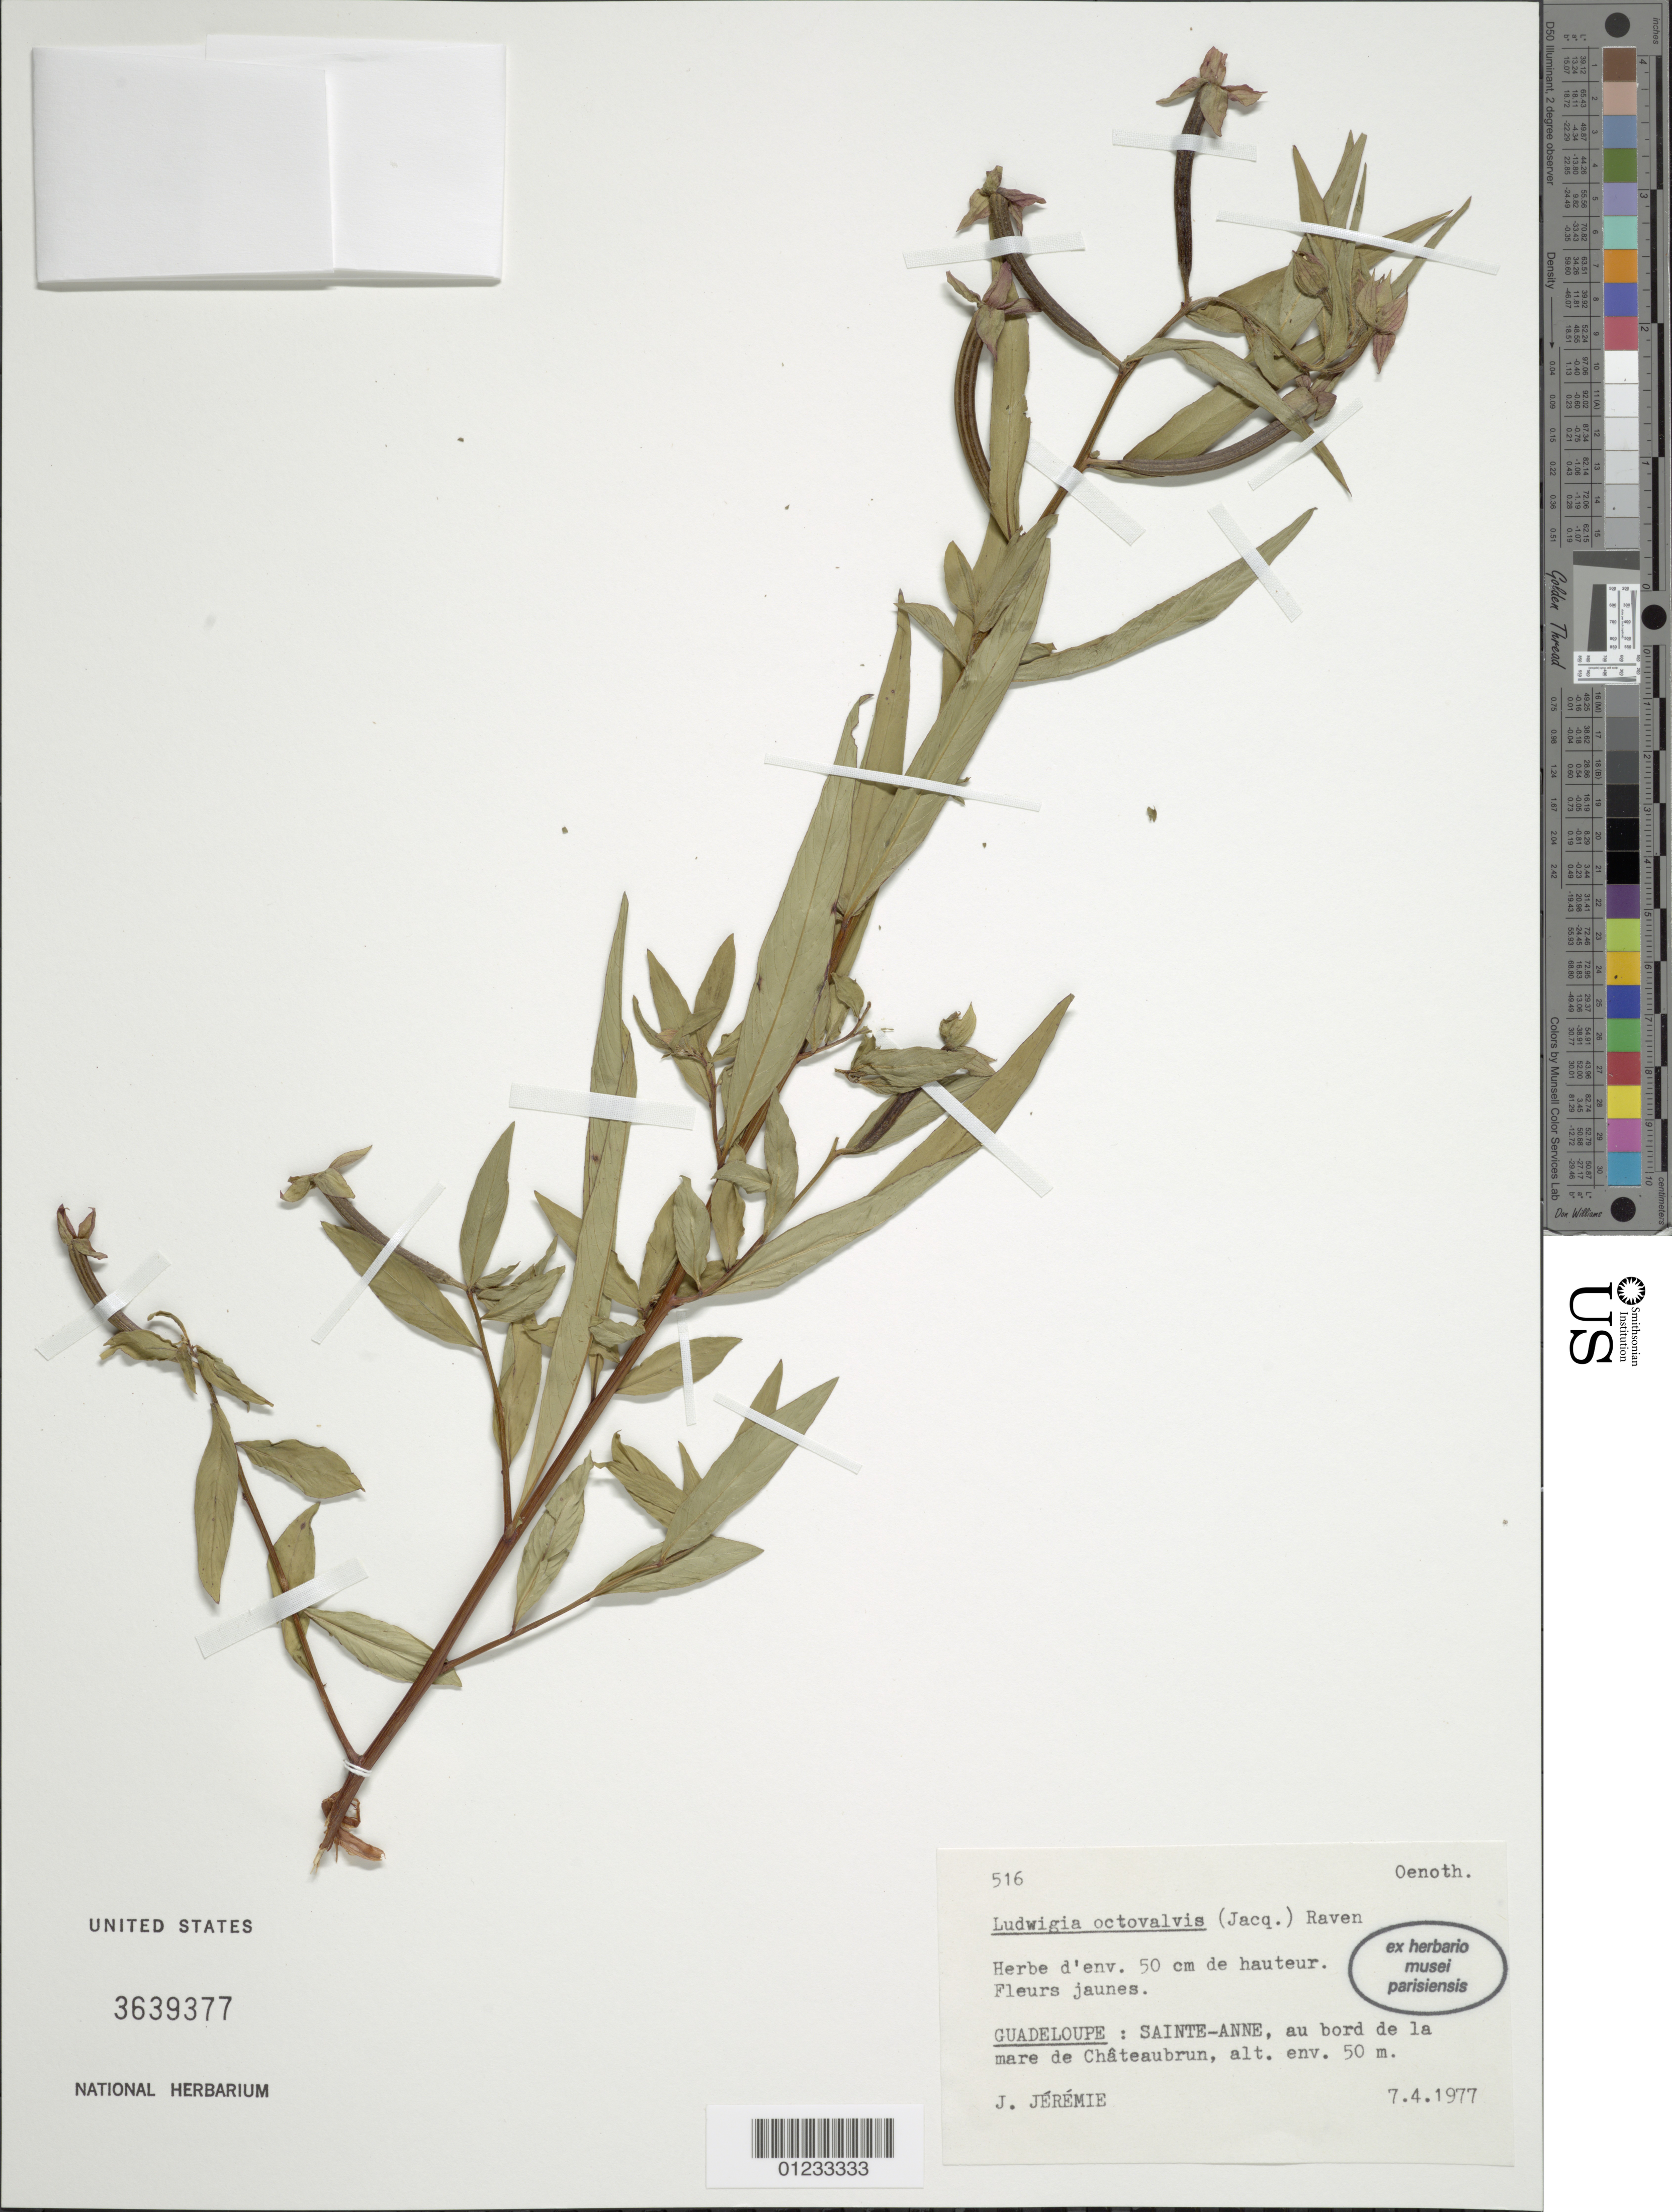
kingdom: Plantae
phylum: Tracheophyta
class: Magnoliopsida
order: Myrtales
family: Onagraceae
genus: Ludwigia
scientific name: Ludwigia octovalvis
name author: (Jacq.) P.H. Raven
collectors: J. Jérémie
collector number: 516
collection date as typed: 7.4.1977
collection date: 1977-04-07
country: Guadeloupe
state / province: St. Anne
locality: at the edbe of the pond Châteaubrun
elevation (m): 50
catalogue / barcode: US 3639377